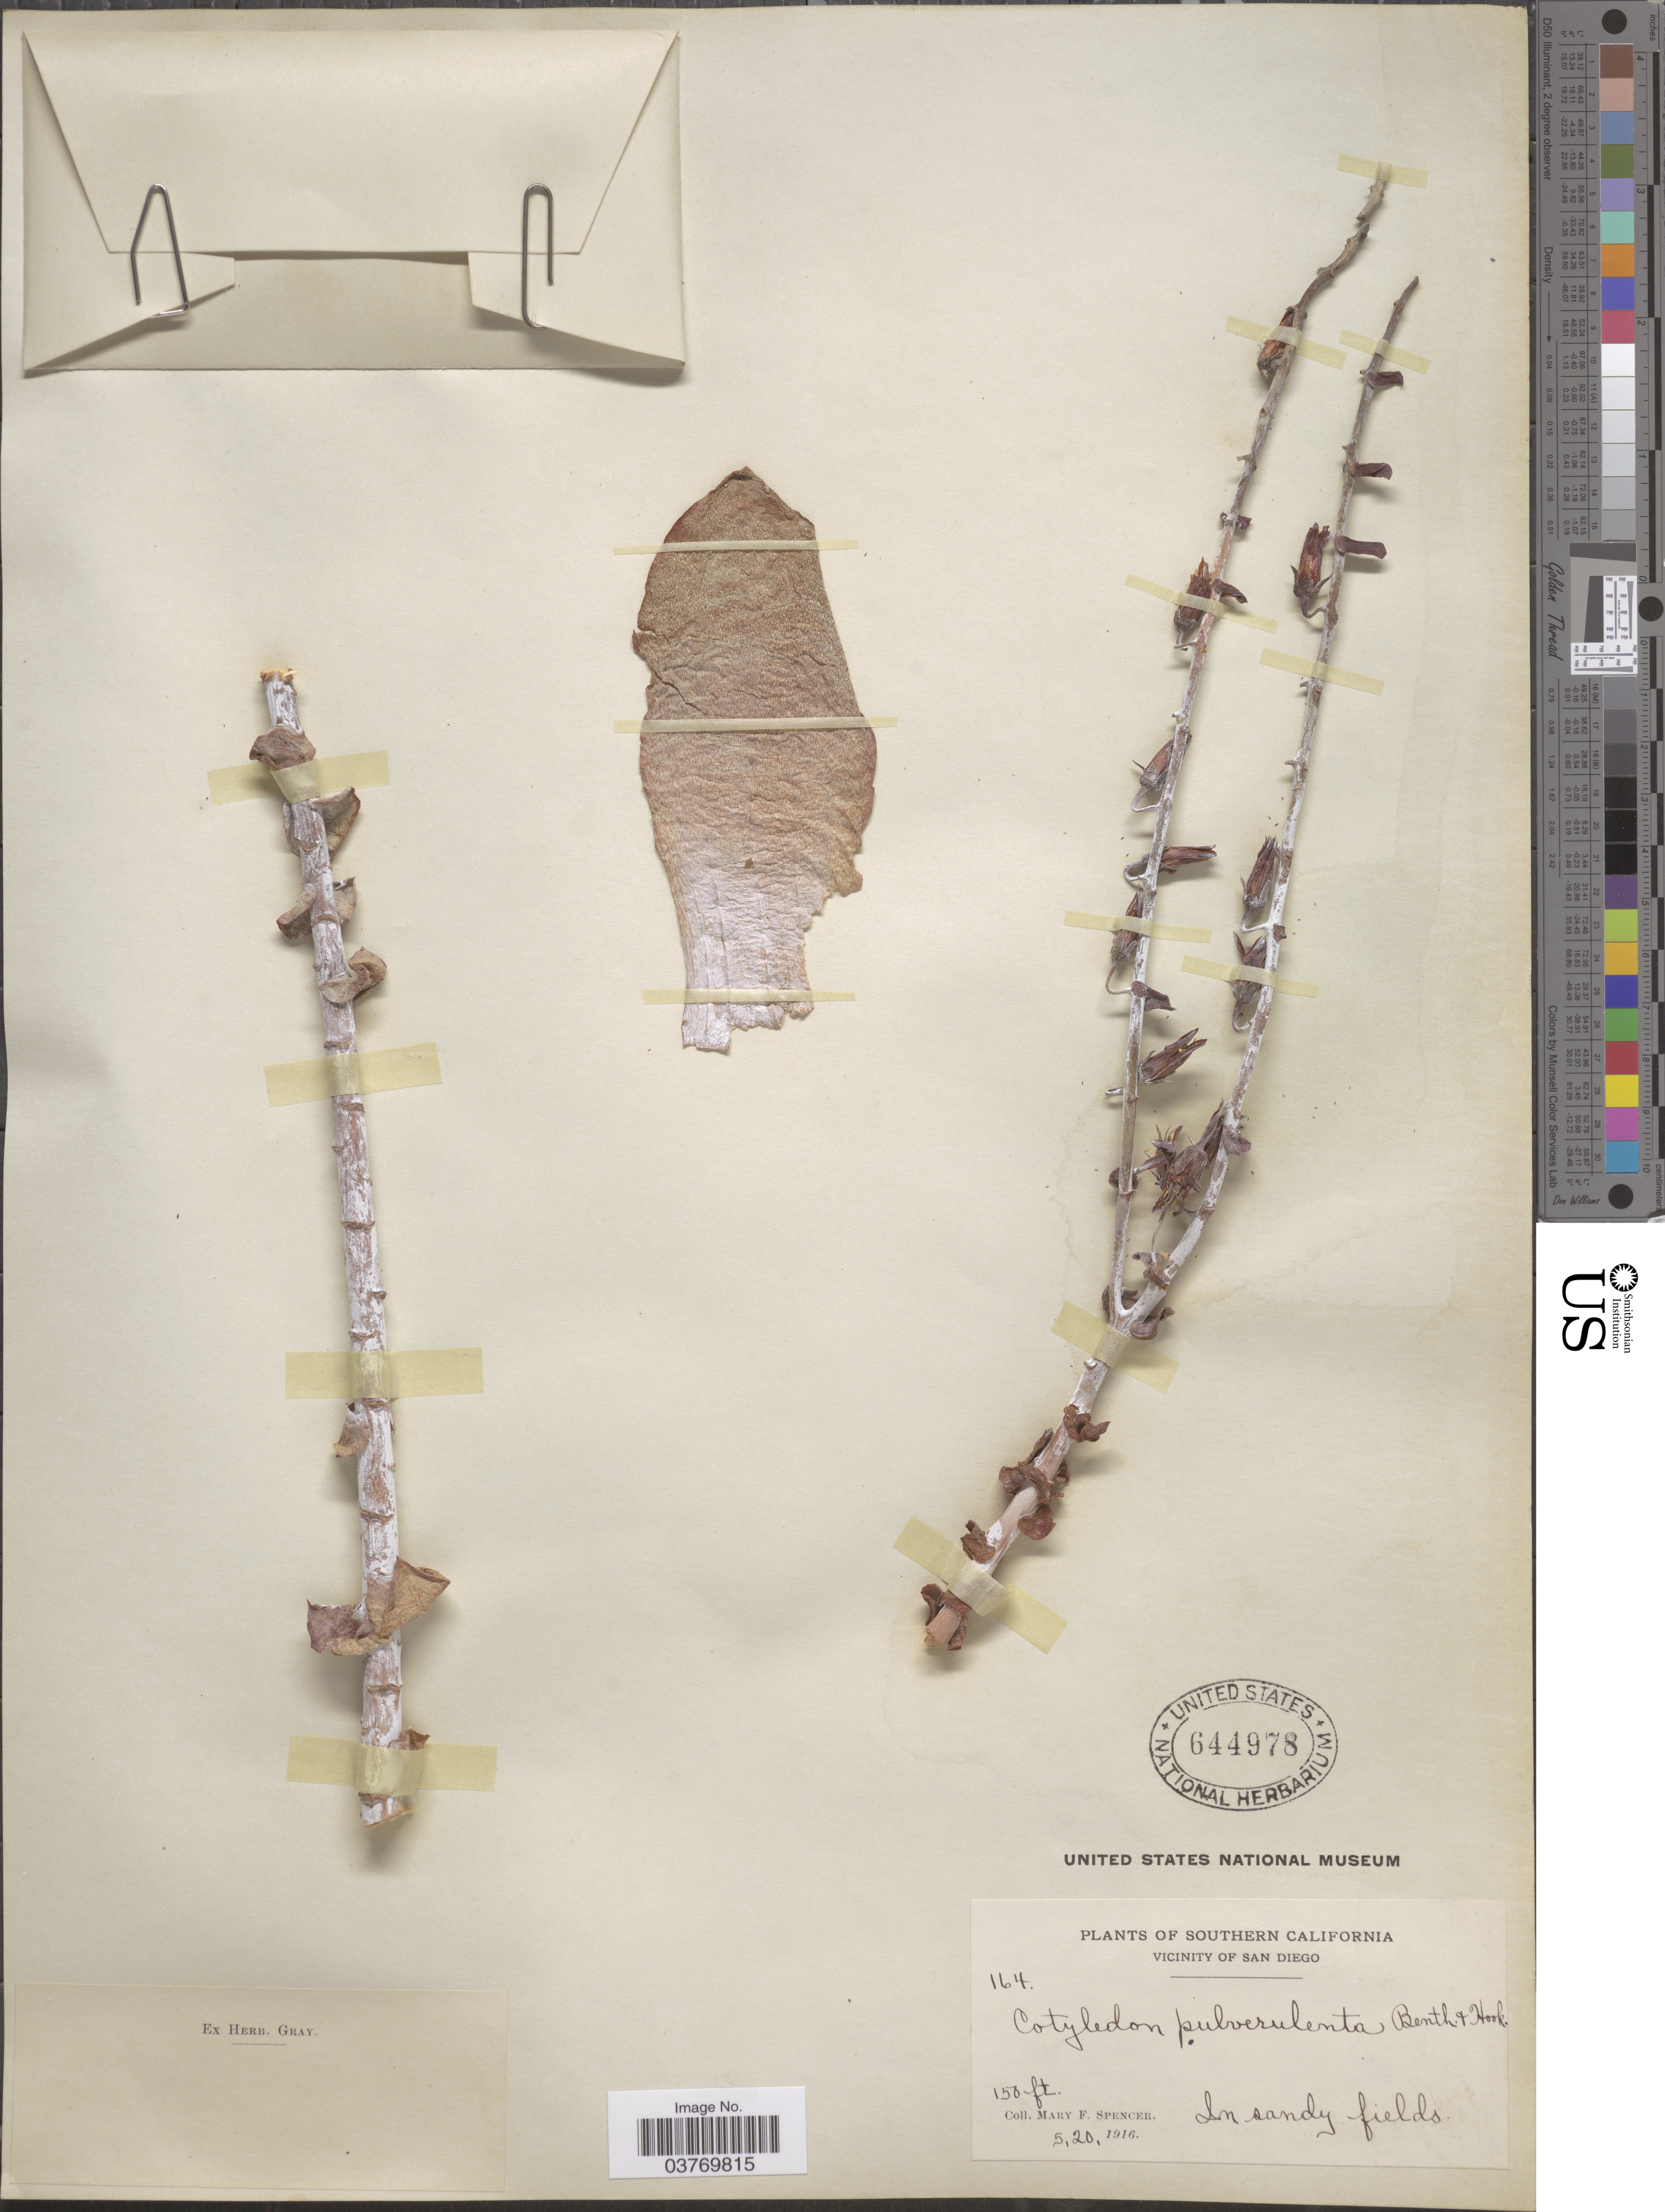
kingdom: Plantae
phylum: Tracheophyta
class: Magnoliopsida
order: Saxifragales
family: Crassulaceae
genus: Dudleya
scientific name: Dudleya pulverulenta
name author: (Nutt.) Britton & Rose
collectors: M. Spencer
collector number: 164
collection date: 1916-05-20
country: United States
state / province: California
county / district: San Diego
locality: Southern California. Vicinity of San Diego.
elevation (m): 46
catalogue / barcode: US 644978